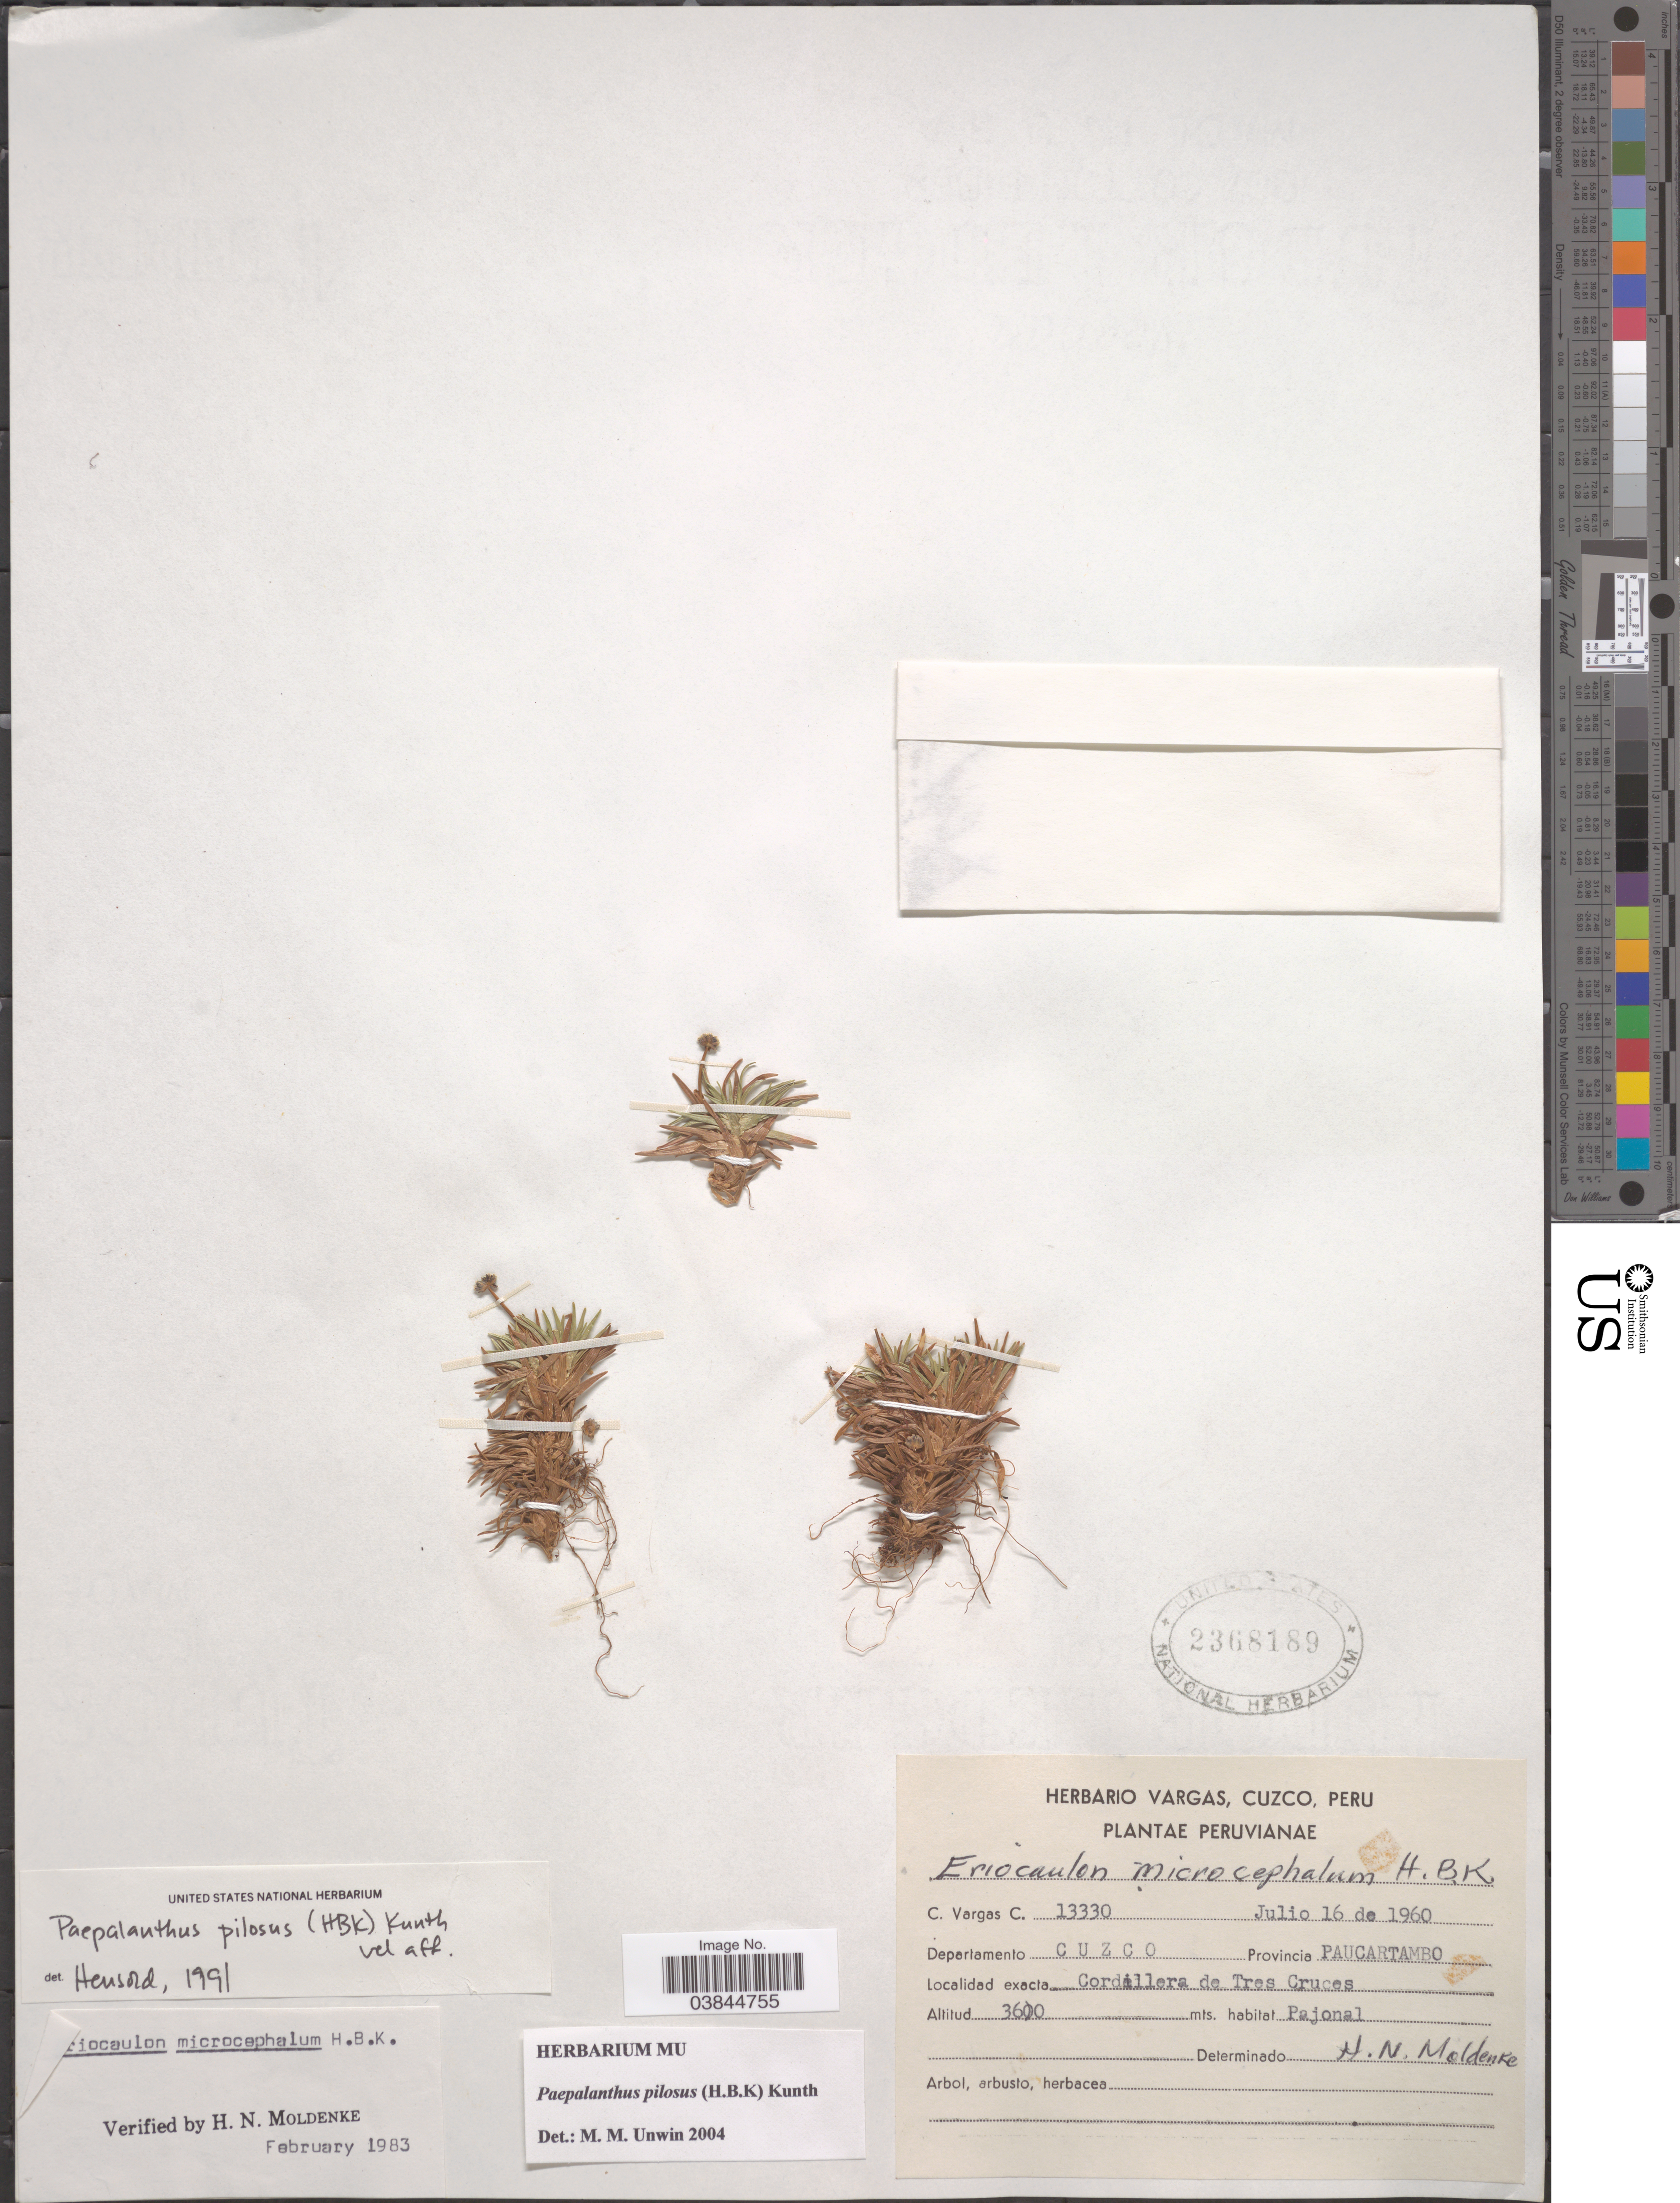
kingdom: Plantae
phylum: Tracheophyta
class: Liliopsida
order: Poales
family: Eriocaulaceae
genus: Paepalanthus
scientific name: Paepalanthus pilosus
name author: (Kunth) Kunth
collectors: C. Vargas Calderón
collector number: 13330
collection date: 1960-07-16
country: Peru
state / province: Cusco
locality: Departamento Cuzco. Provincia Paucartambo. Cordillera de Tres Cruces.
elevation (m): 3600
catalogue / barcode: US 2368189